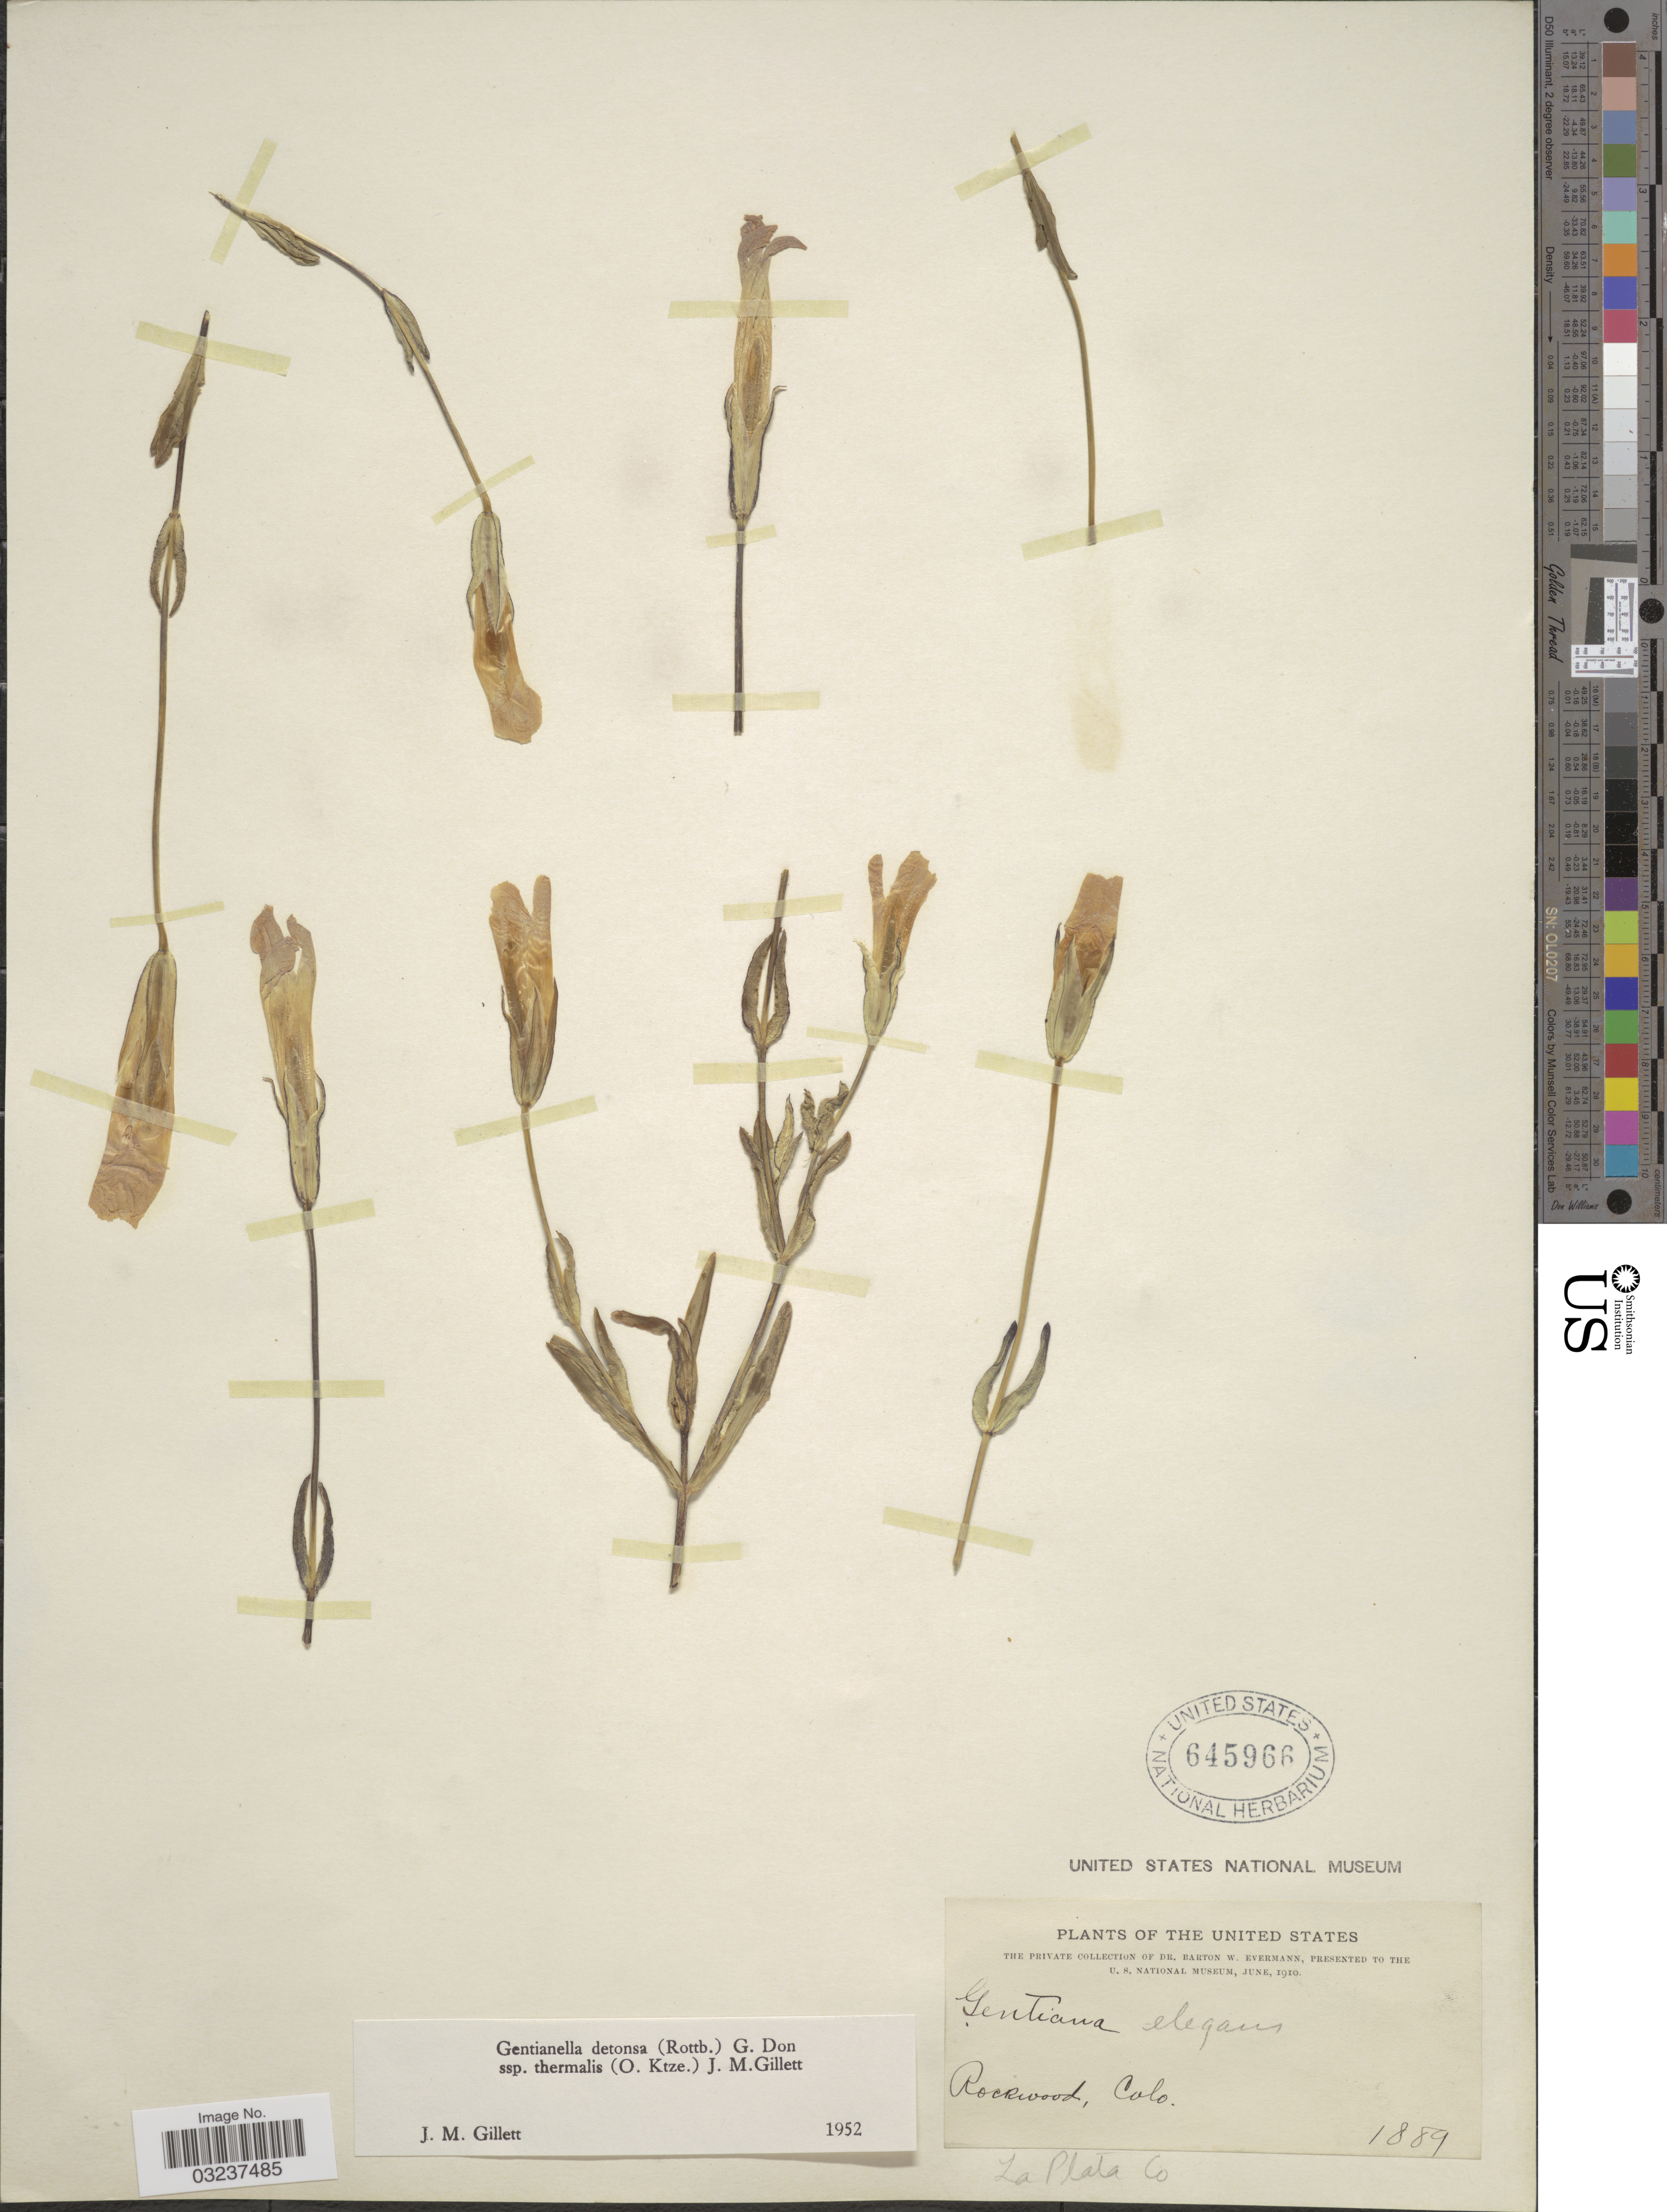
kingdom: Plantae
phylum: Tracheophyta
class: Magnoliopsida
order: Gentianales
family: Gentianaceae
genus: Gentianella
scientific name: Gentianella detonsa subsp. elegans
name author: (A. Gray) J.M. Gillett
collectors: B. W. Evermann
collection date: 1889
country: United States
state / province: Colorado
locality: Rockwood, La Plata Co.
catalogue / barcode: US 645966